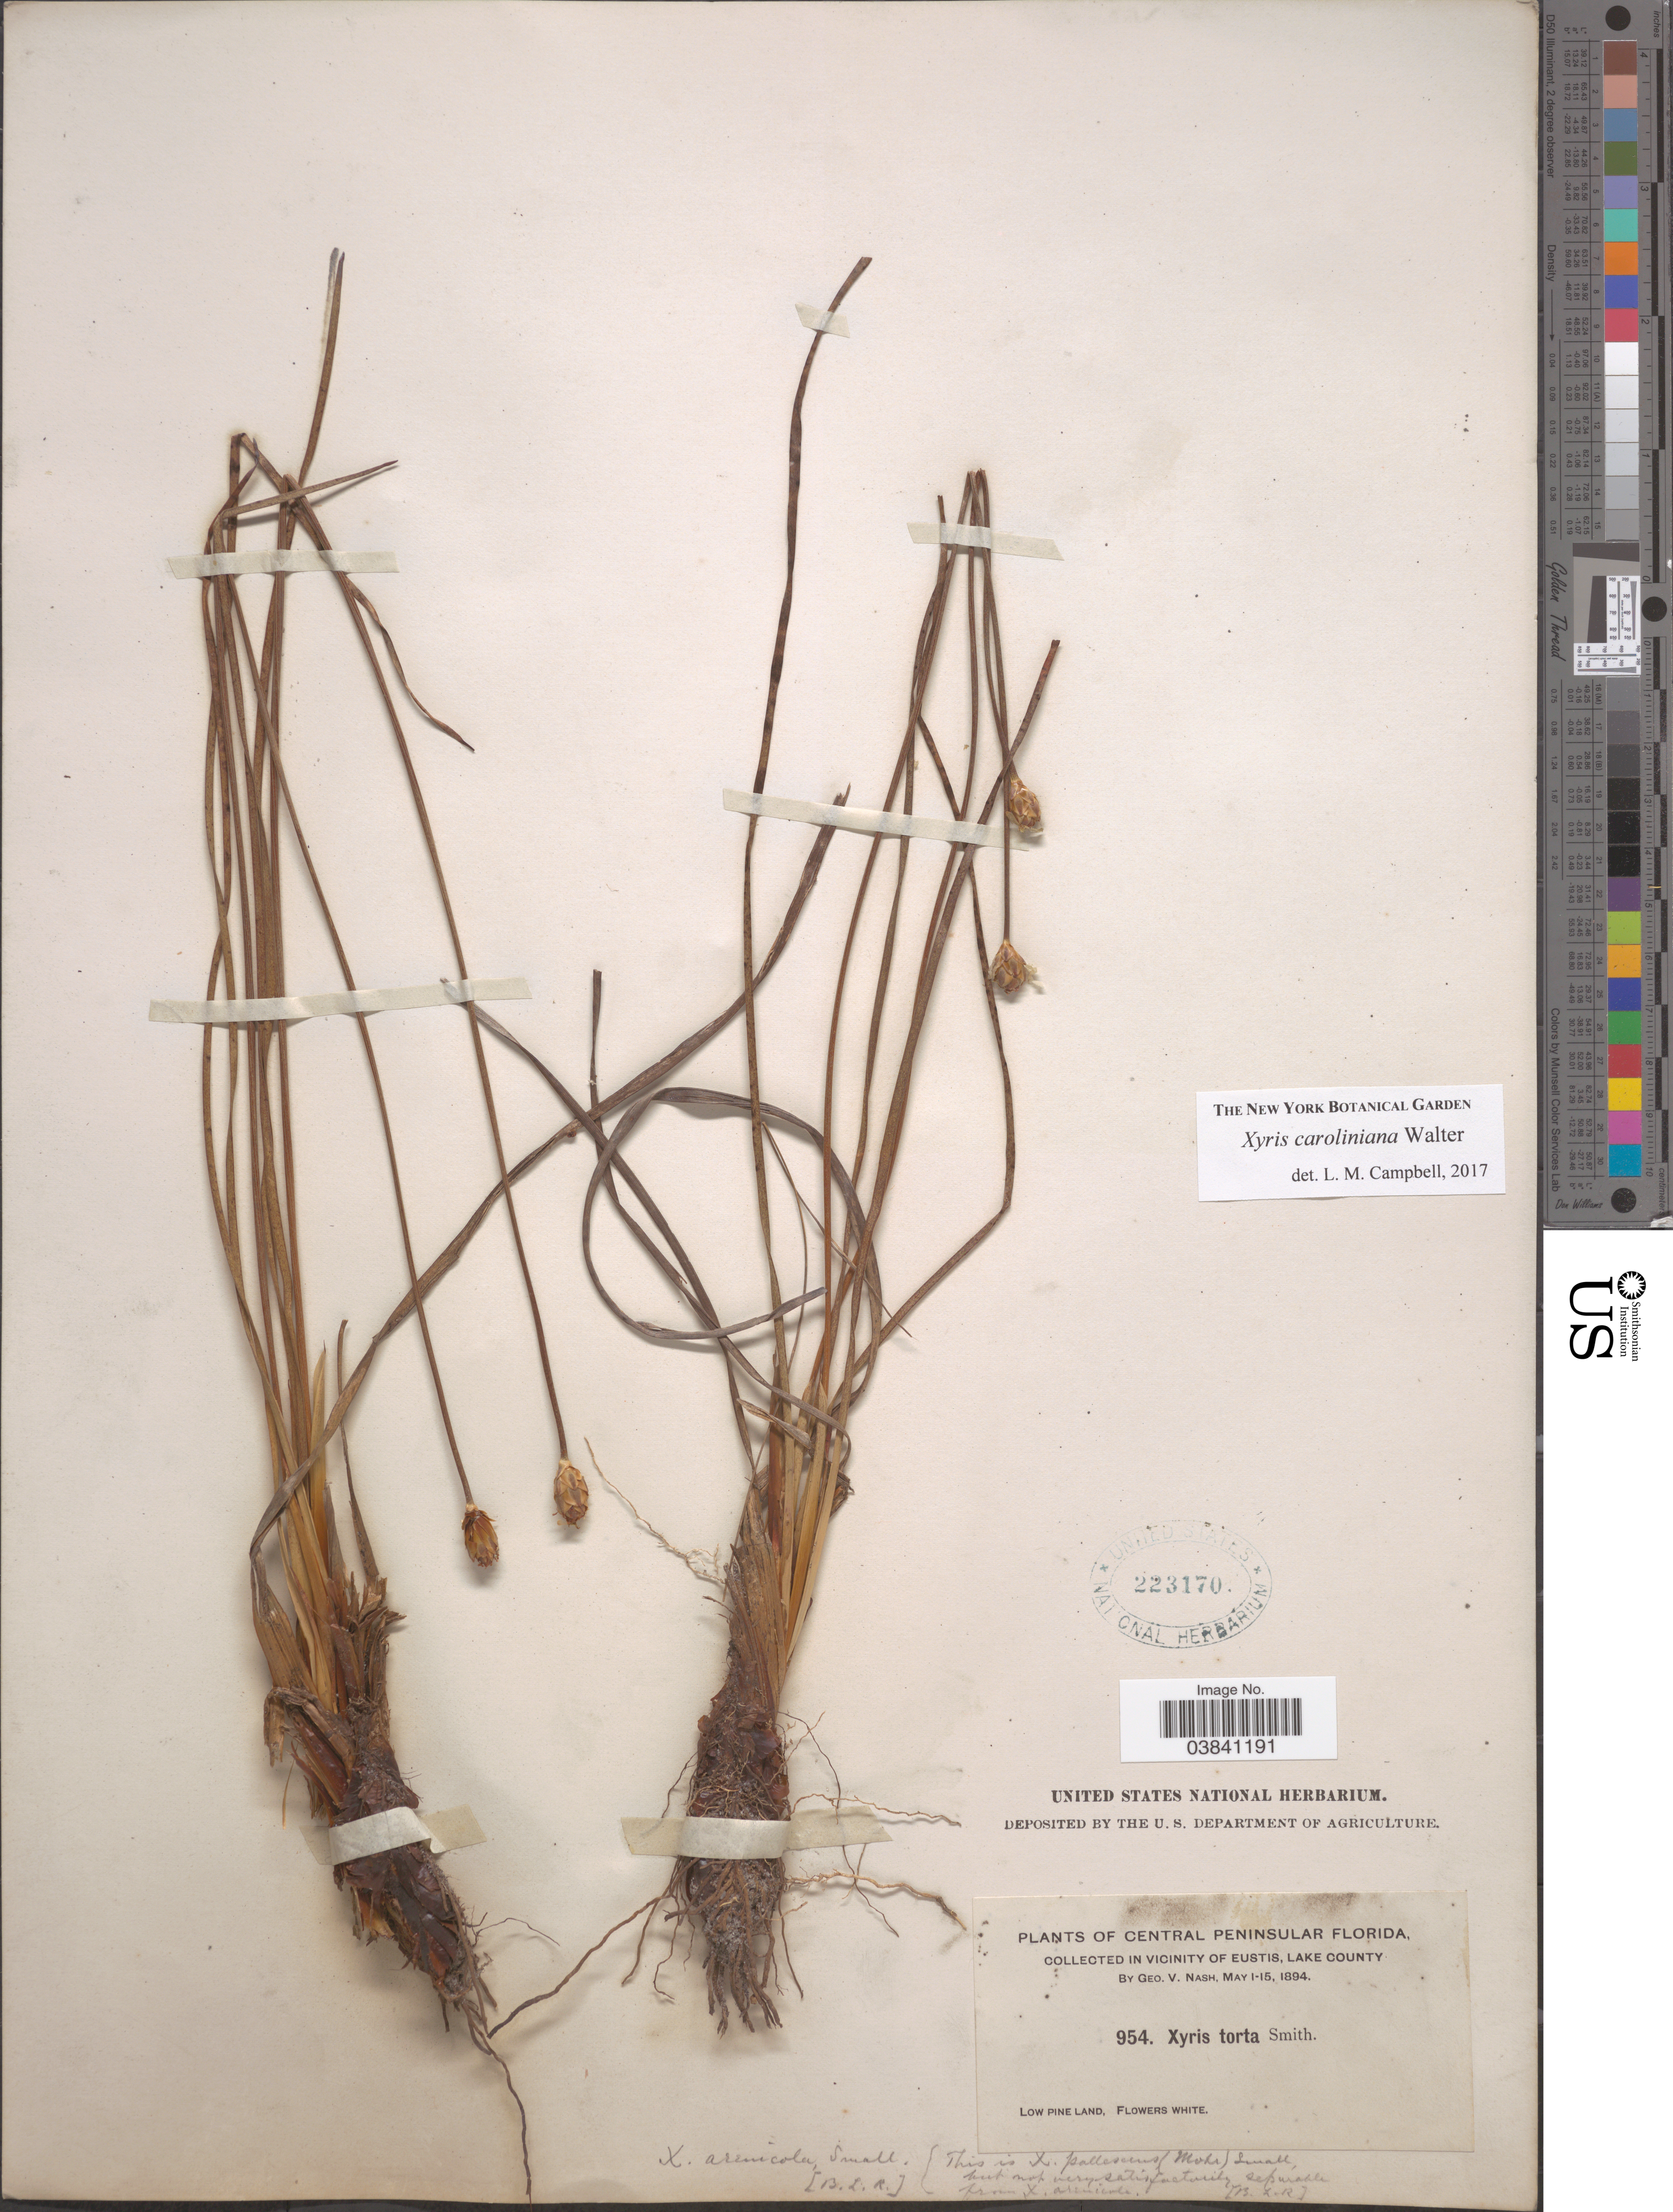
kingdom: Plantae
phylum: Tracheophyta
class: Liliopsida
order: Poales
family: Xyridaceae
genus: Xyris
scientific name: Xyris caroliniana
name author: Walter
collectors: G. V. Nash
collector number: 954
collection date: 1894-05-01/1894-05-15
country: United States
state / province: Florida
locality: Central Peninsular Florida. In vicinity of Eustis, Lake County.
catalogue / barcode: US 223170